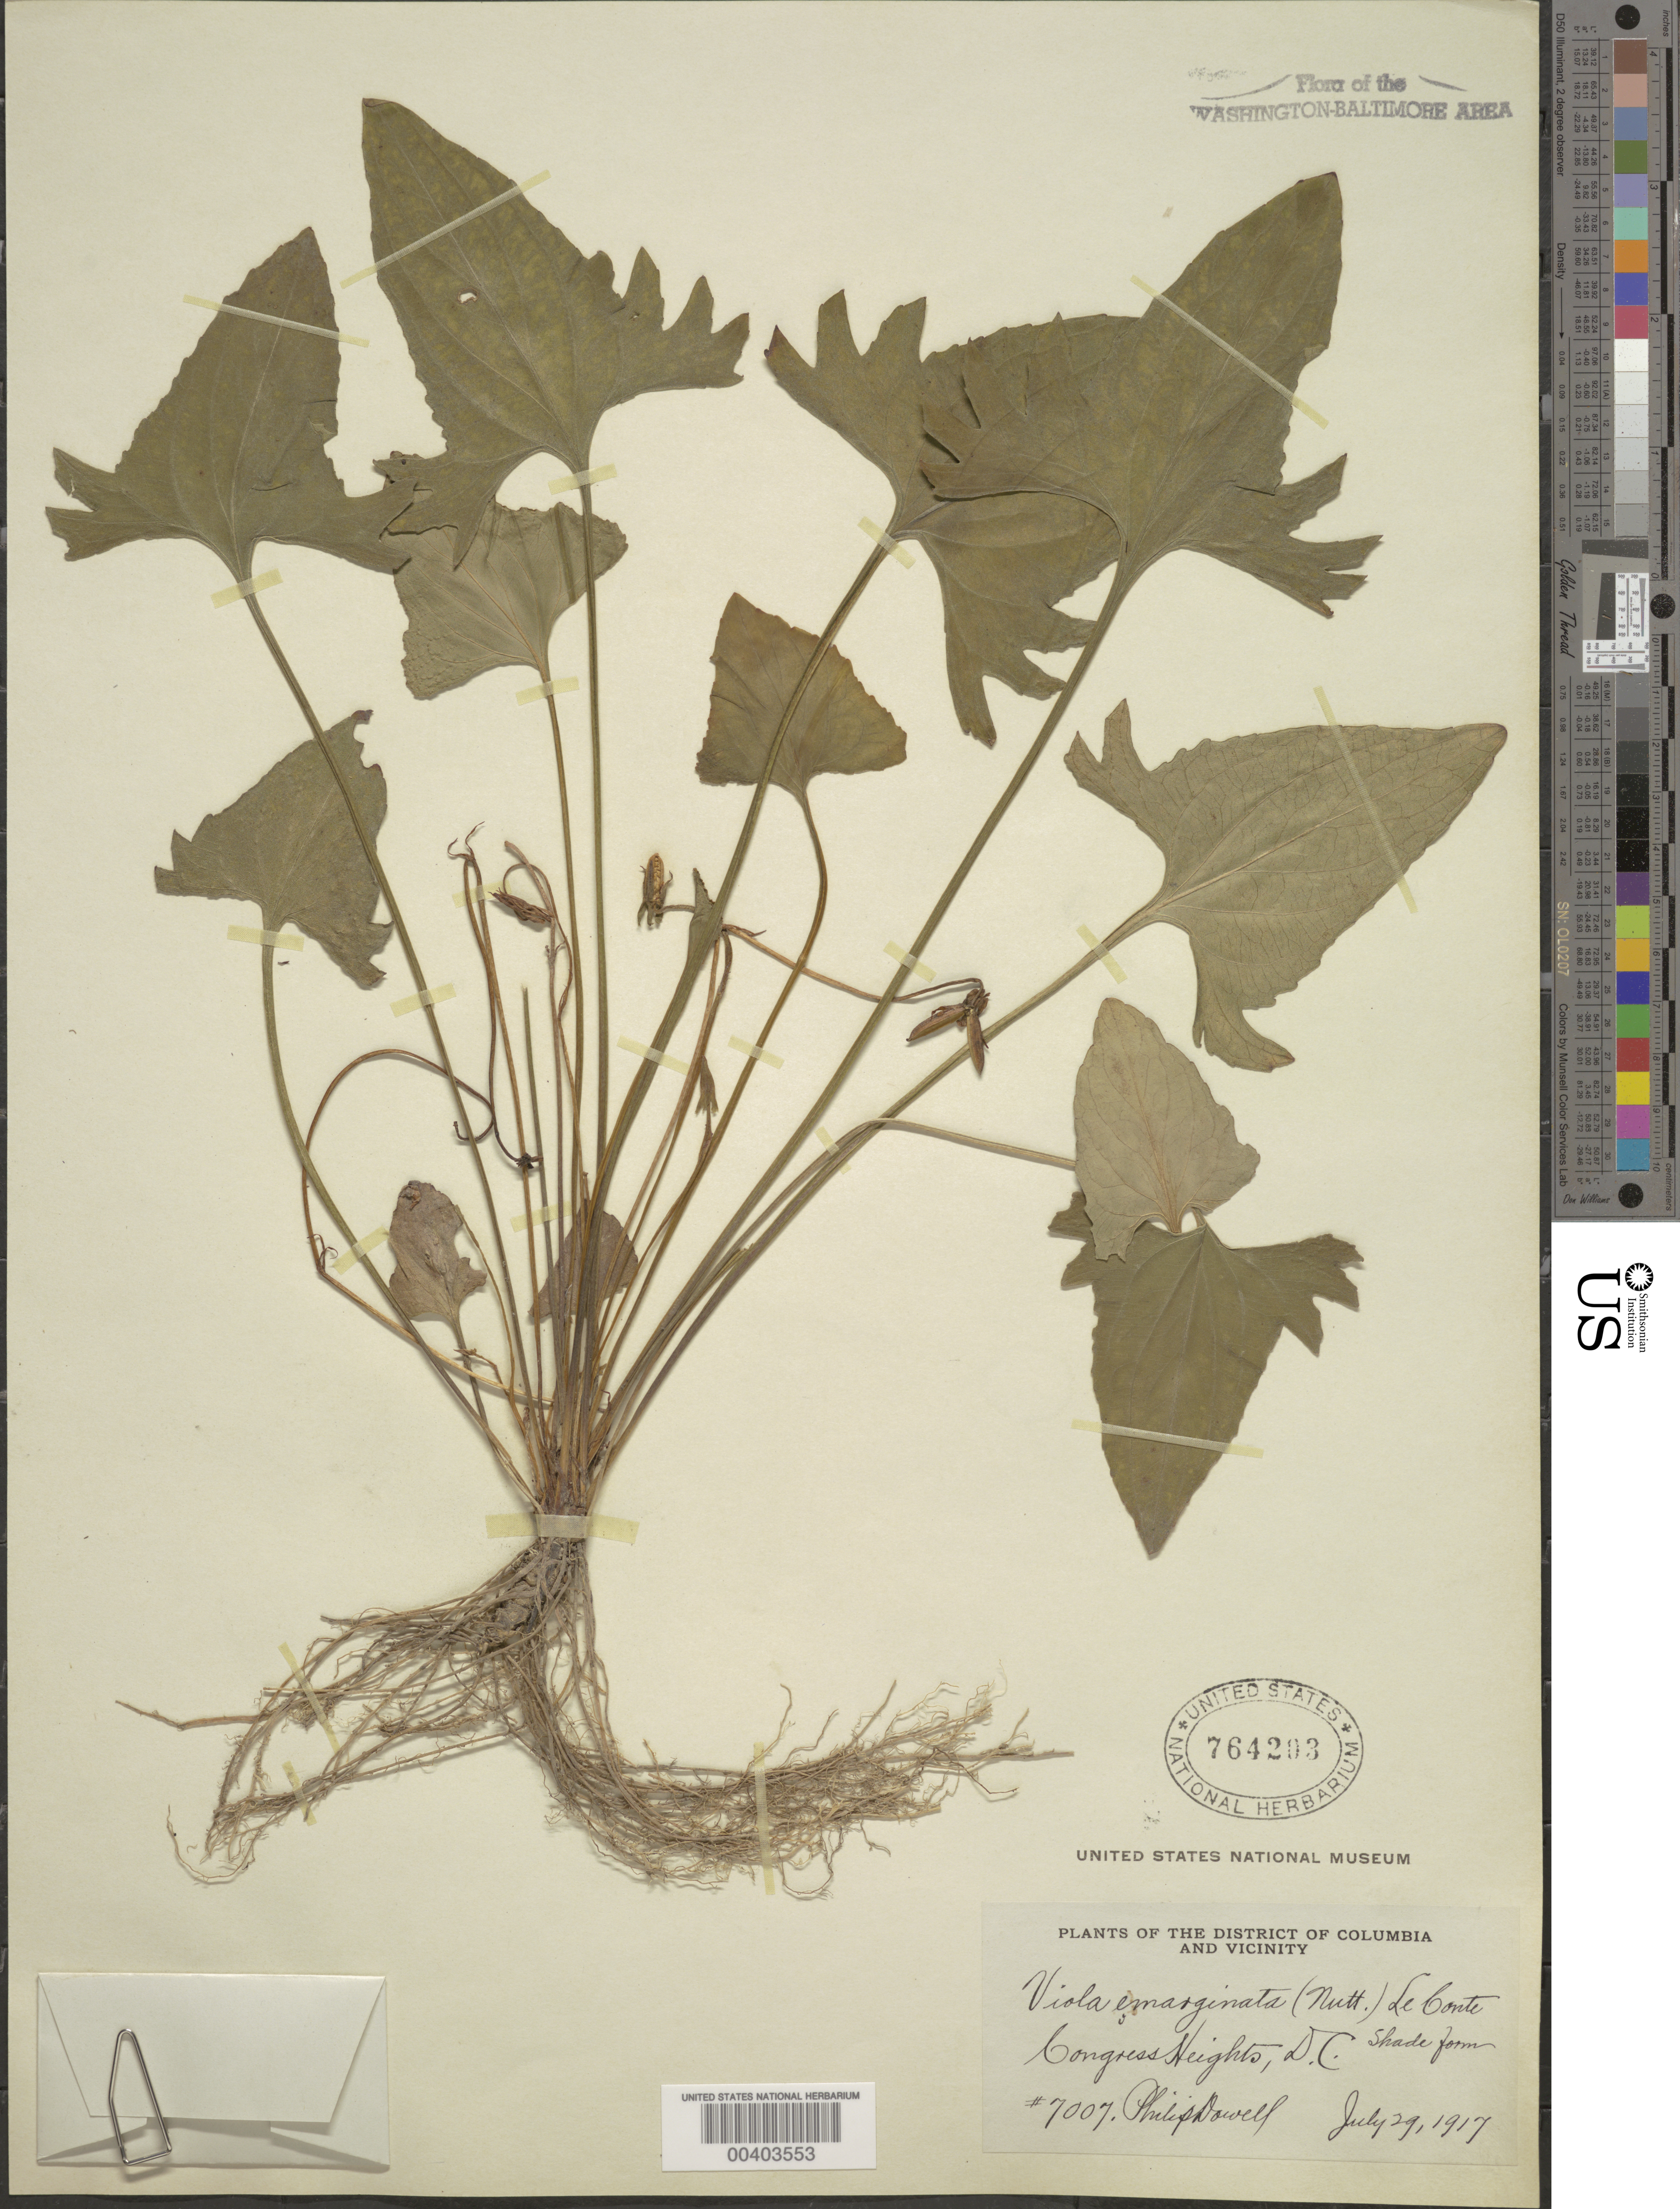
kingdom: Plantae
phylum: Tracheophyta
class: Magnoliopsida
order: Malpighiales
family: Violaceae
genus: Viola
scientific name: Viola sagittata var. sagittata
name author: Aiton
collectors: P. Dowell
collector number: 7007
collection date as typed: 29 Jul 1917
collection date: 1917-07-29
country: United States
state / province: District of Columbia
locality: Congress Heights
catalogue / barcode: US 764203